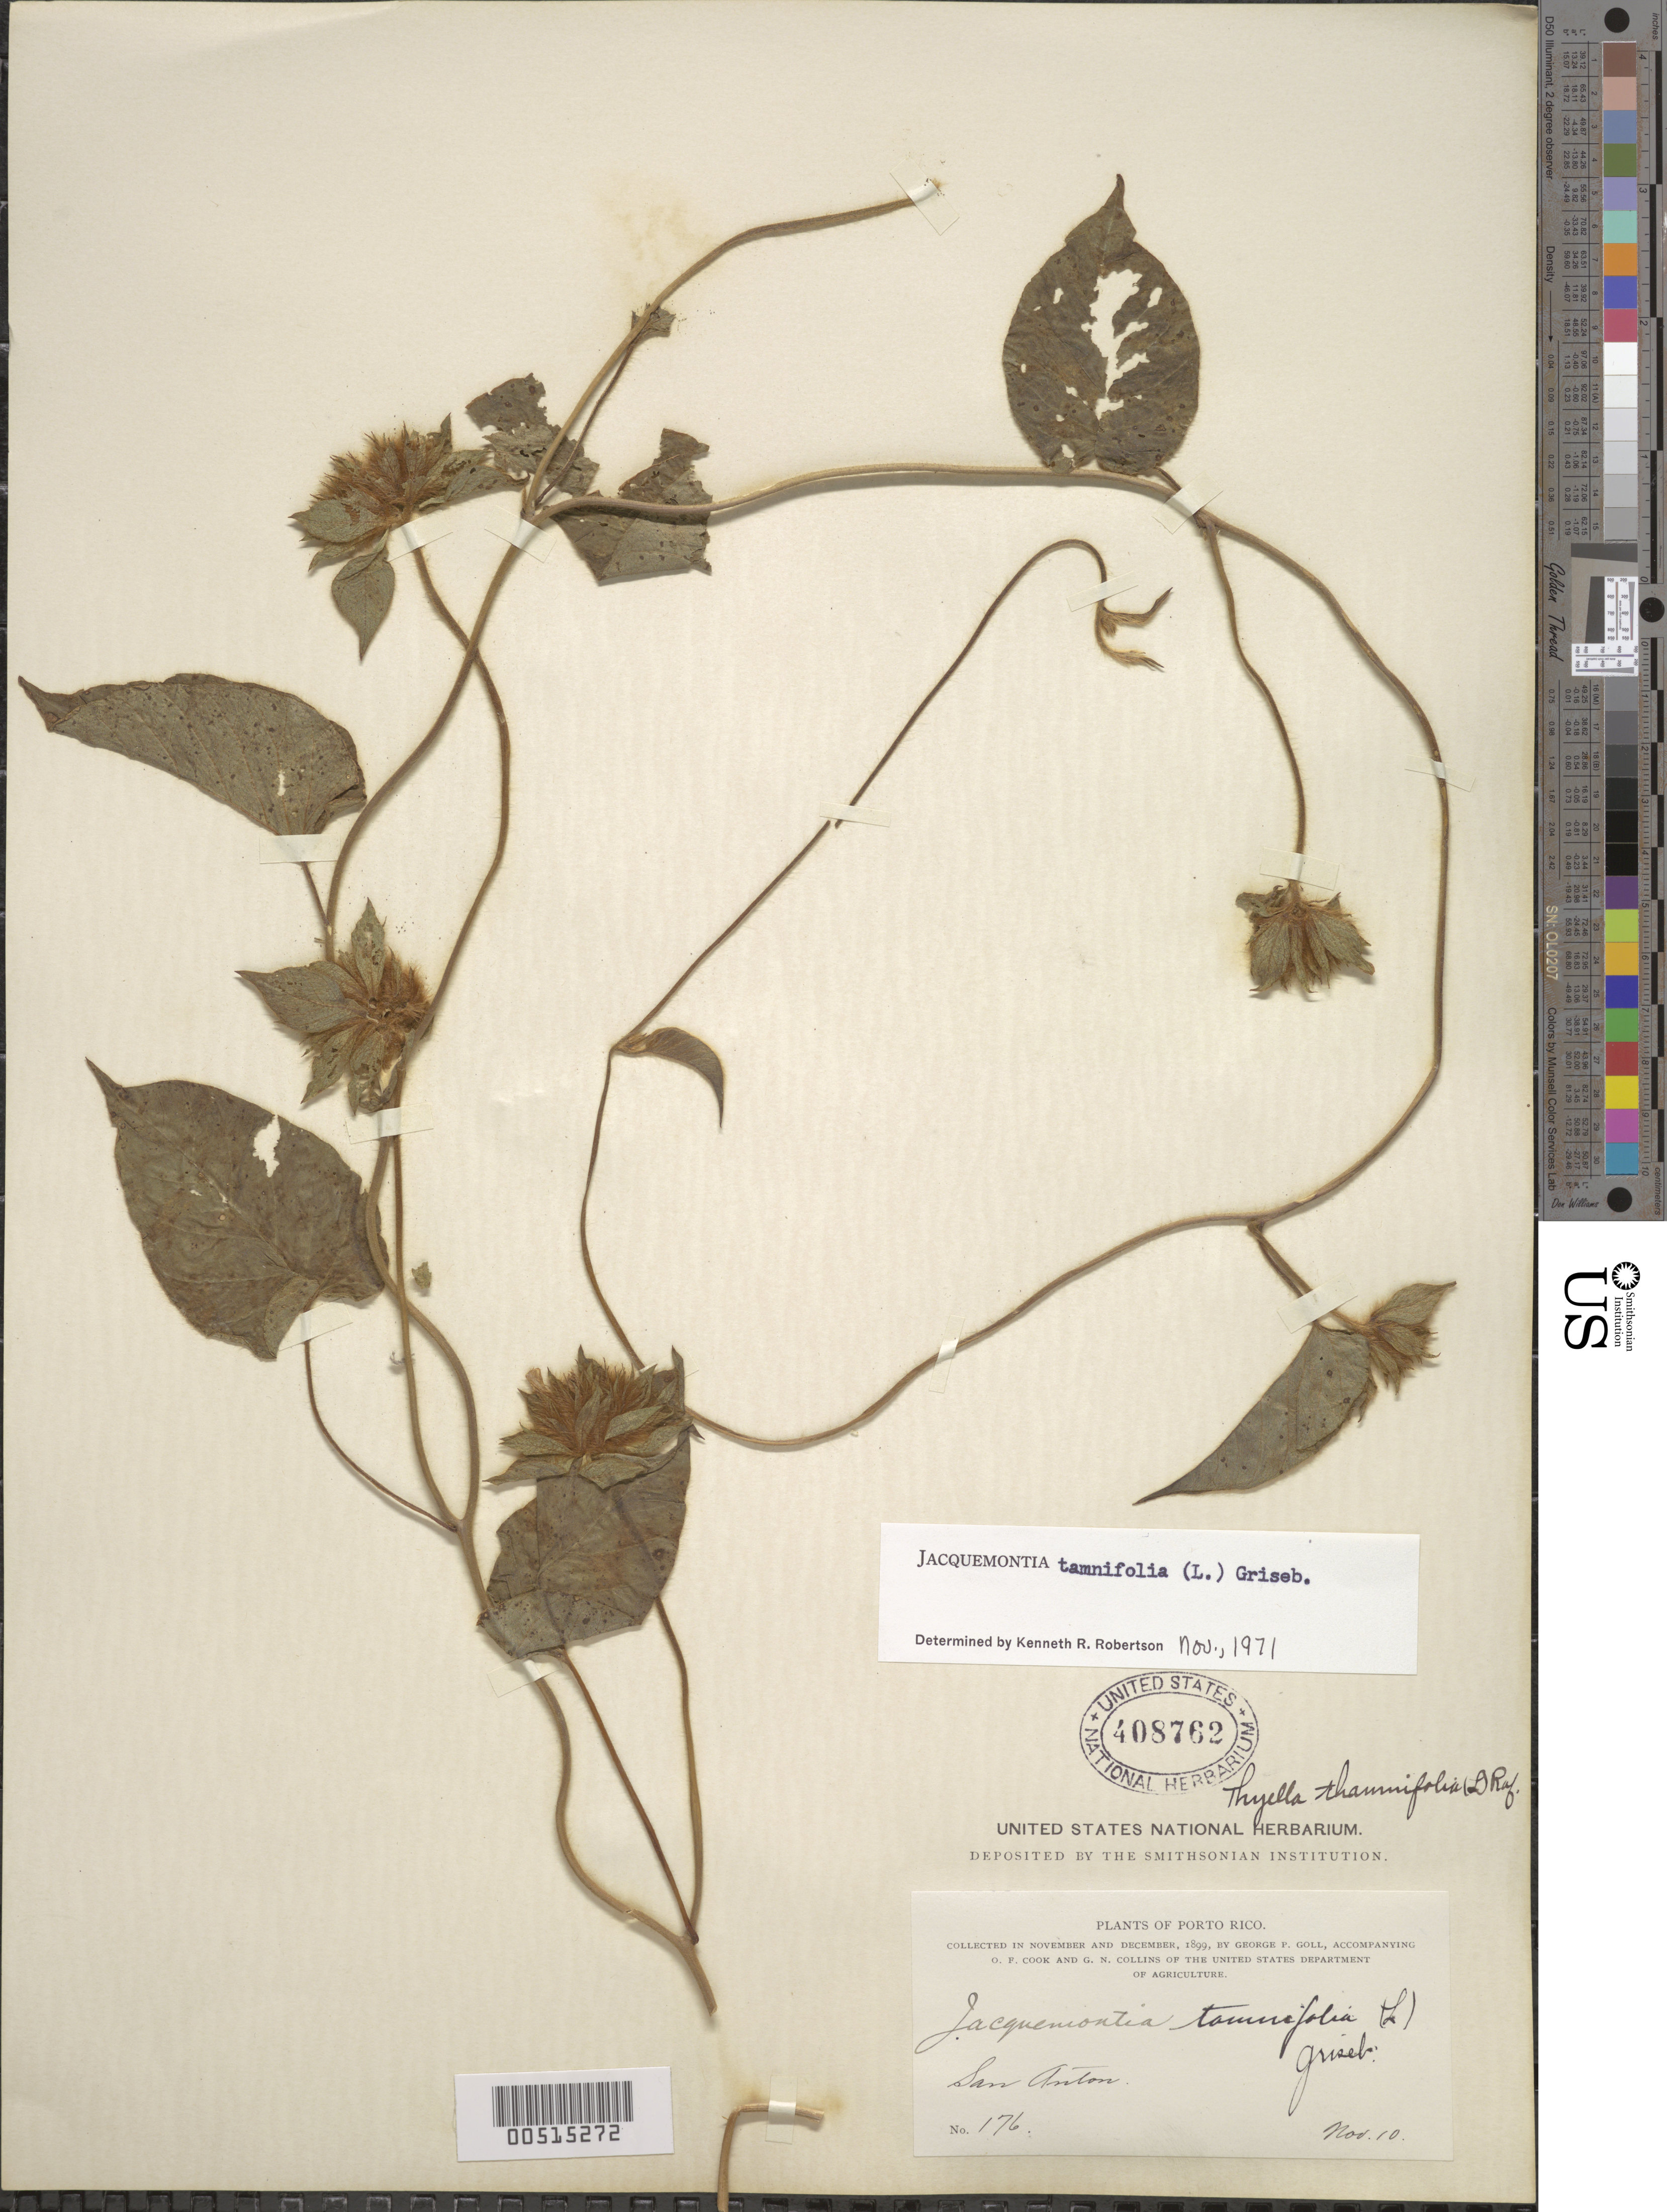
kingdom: Plantae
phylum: Tracheophyta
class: Magnoliopsida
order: Solanales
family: Convolvulaceae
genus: Jacquemontia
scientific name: Jacquemontia tamnifolia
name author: (L.) Griseb.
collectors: G. Goll, O. F. Cook & G. Collins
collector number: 176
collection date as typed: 10 Nov 1899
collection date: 1899-11-10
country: Puerto Rico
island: Greater Antilles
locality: San Anton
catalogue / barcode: US 408762